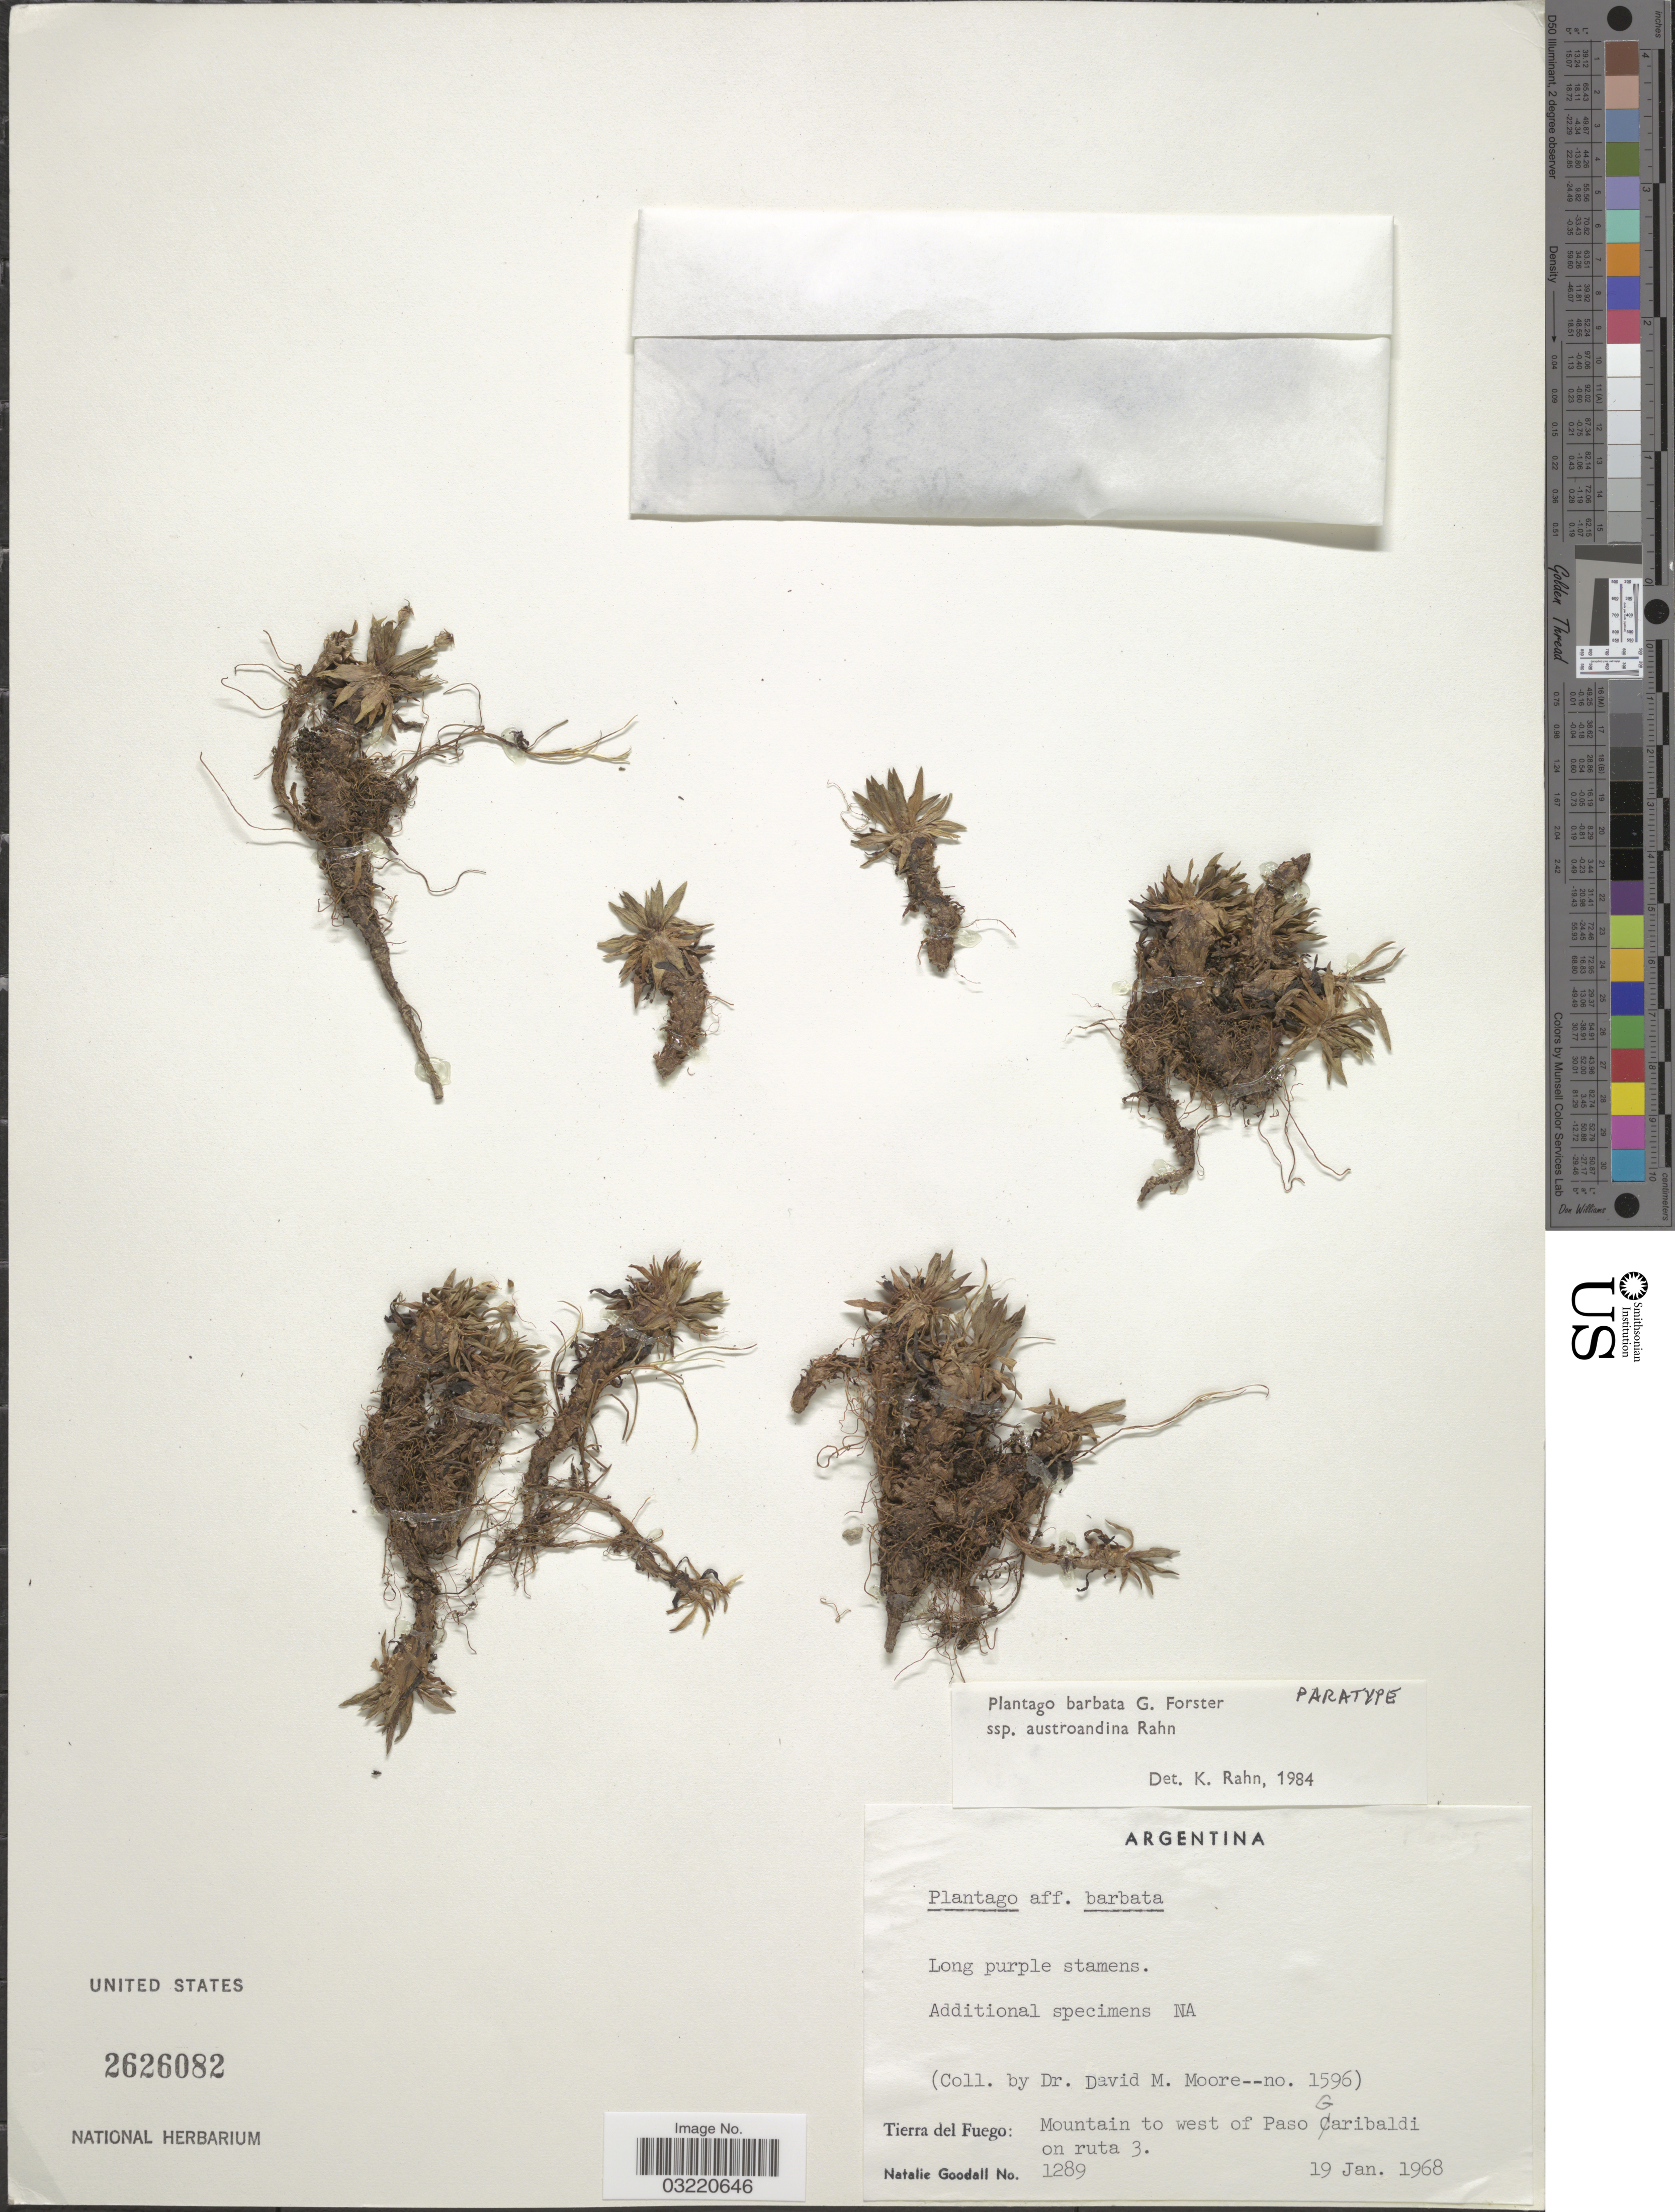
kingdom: Plantae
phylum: Tracheophyta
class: Magnoliopsida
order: Lamiales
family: Plantaginaceae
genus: Plantago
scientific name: Plantago barbata subsp. austroandina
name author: Rahn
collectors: D. Moore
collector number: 1596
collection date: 1968-01-19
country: Argentina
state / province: Tierra del Fuego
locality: Mountain to west of Paso Garibaldi on ruta 3.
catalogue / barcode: US 2626082